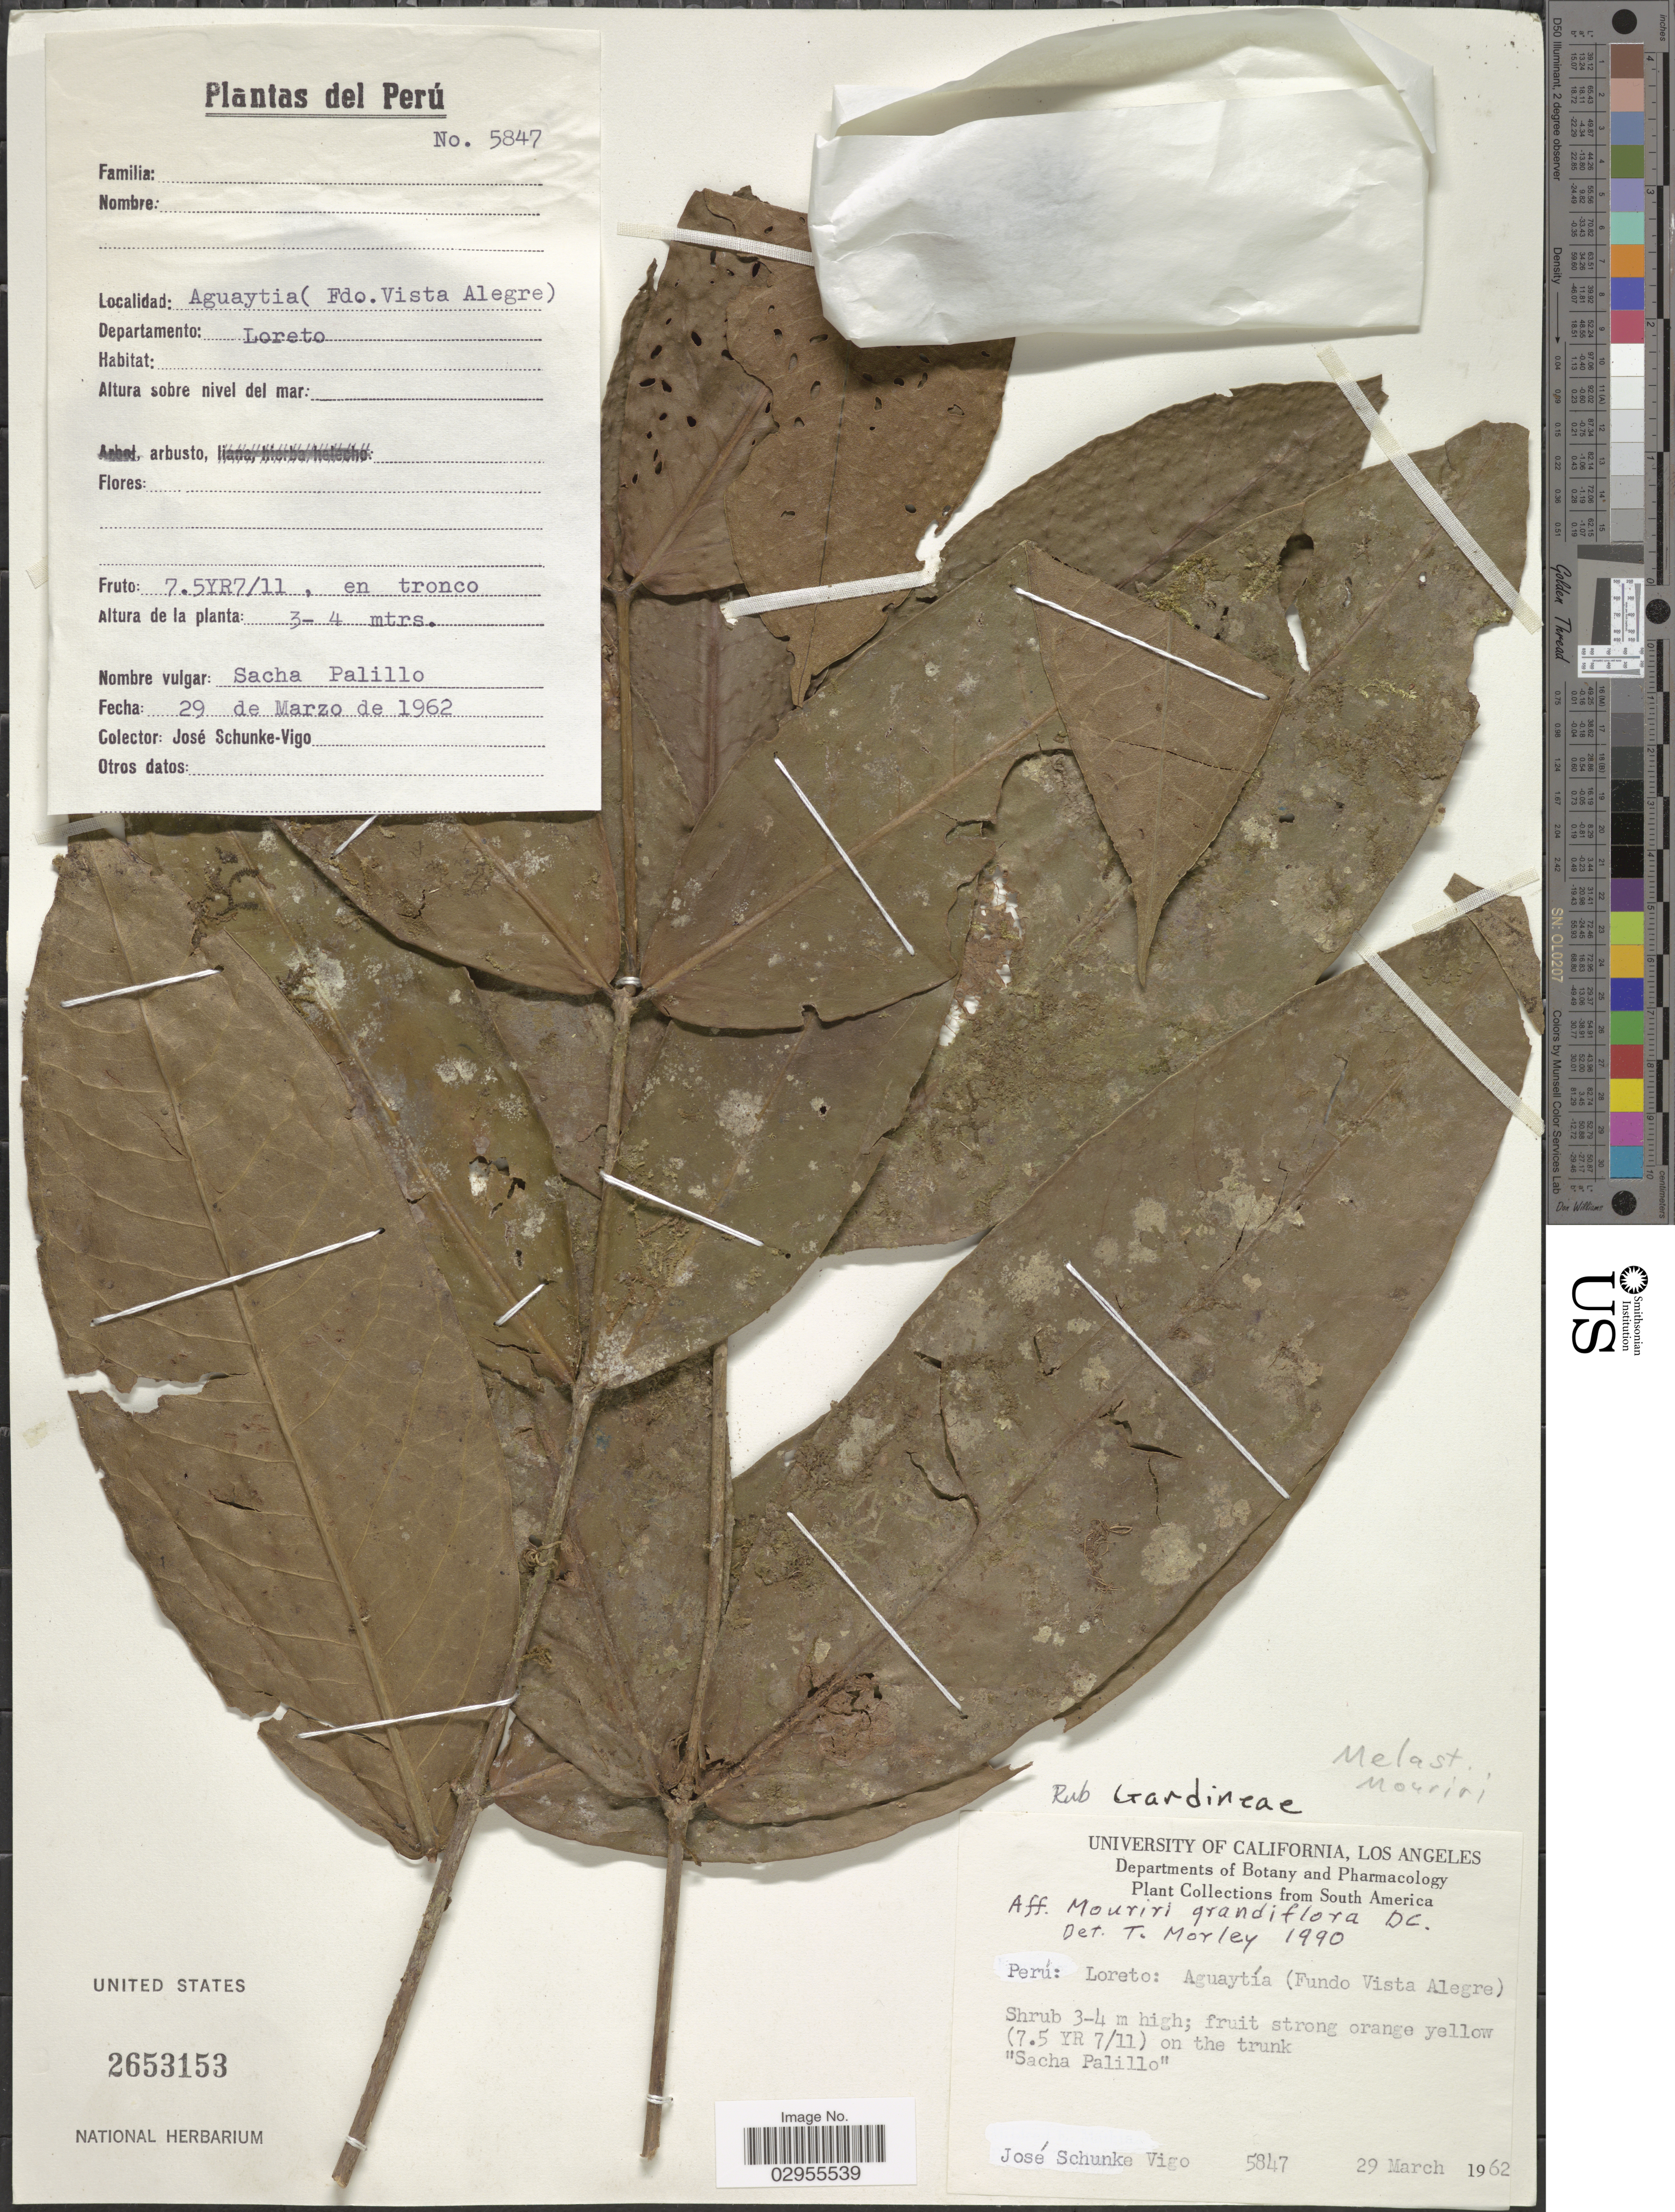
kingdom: Plantae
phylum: Tracheophyta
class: Magnoliopsida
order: Myrtales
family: Melastomataceae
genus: Mouriri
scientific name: Mouriri grandiflora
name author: DC.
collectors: J. Schunke Vigo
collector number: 5847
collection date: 1962-03-29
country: Peru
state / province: Loreto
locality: Loreto: Aguaytía (Fundo Vista Alegra).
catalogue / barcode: US 2653153